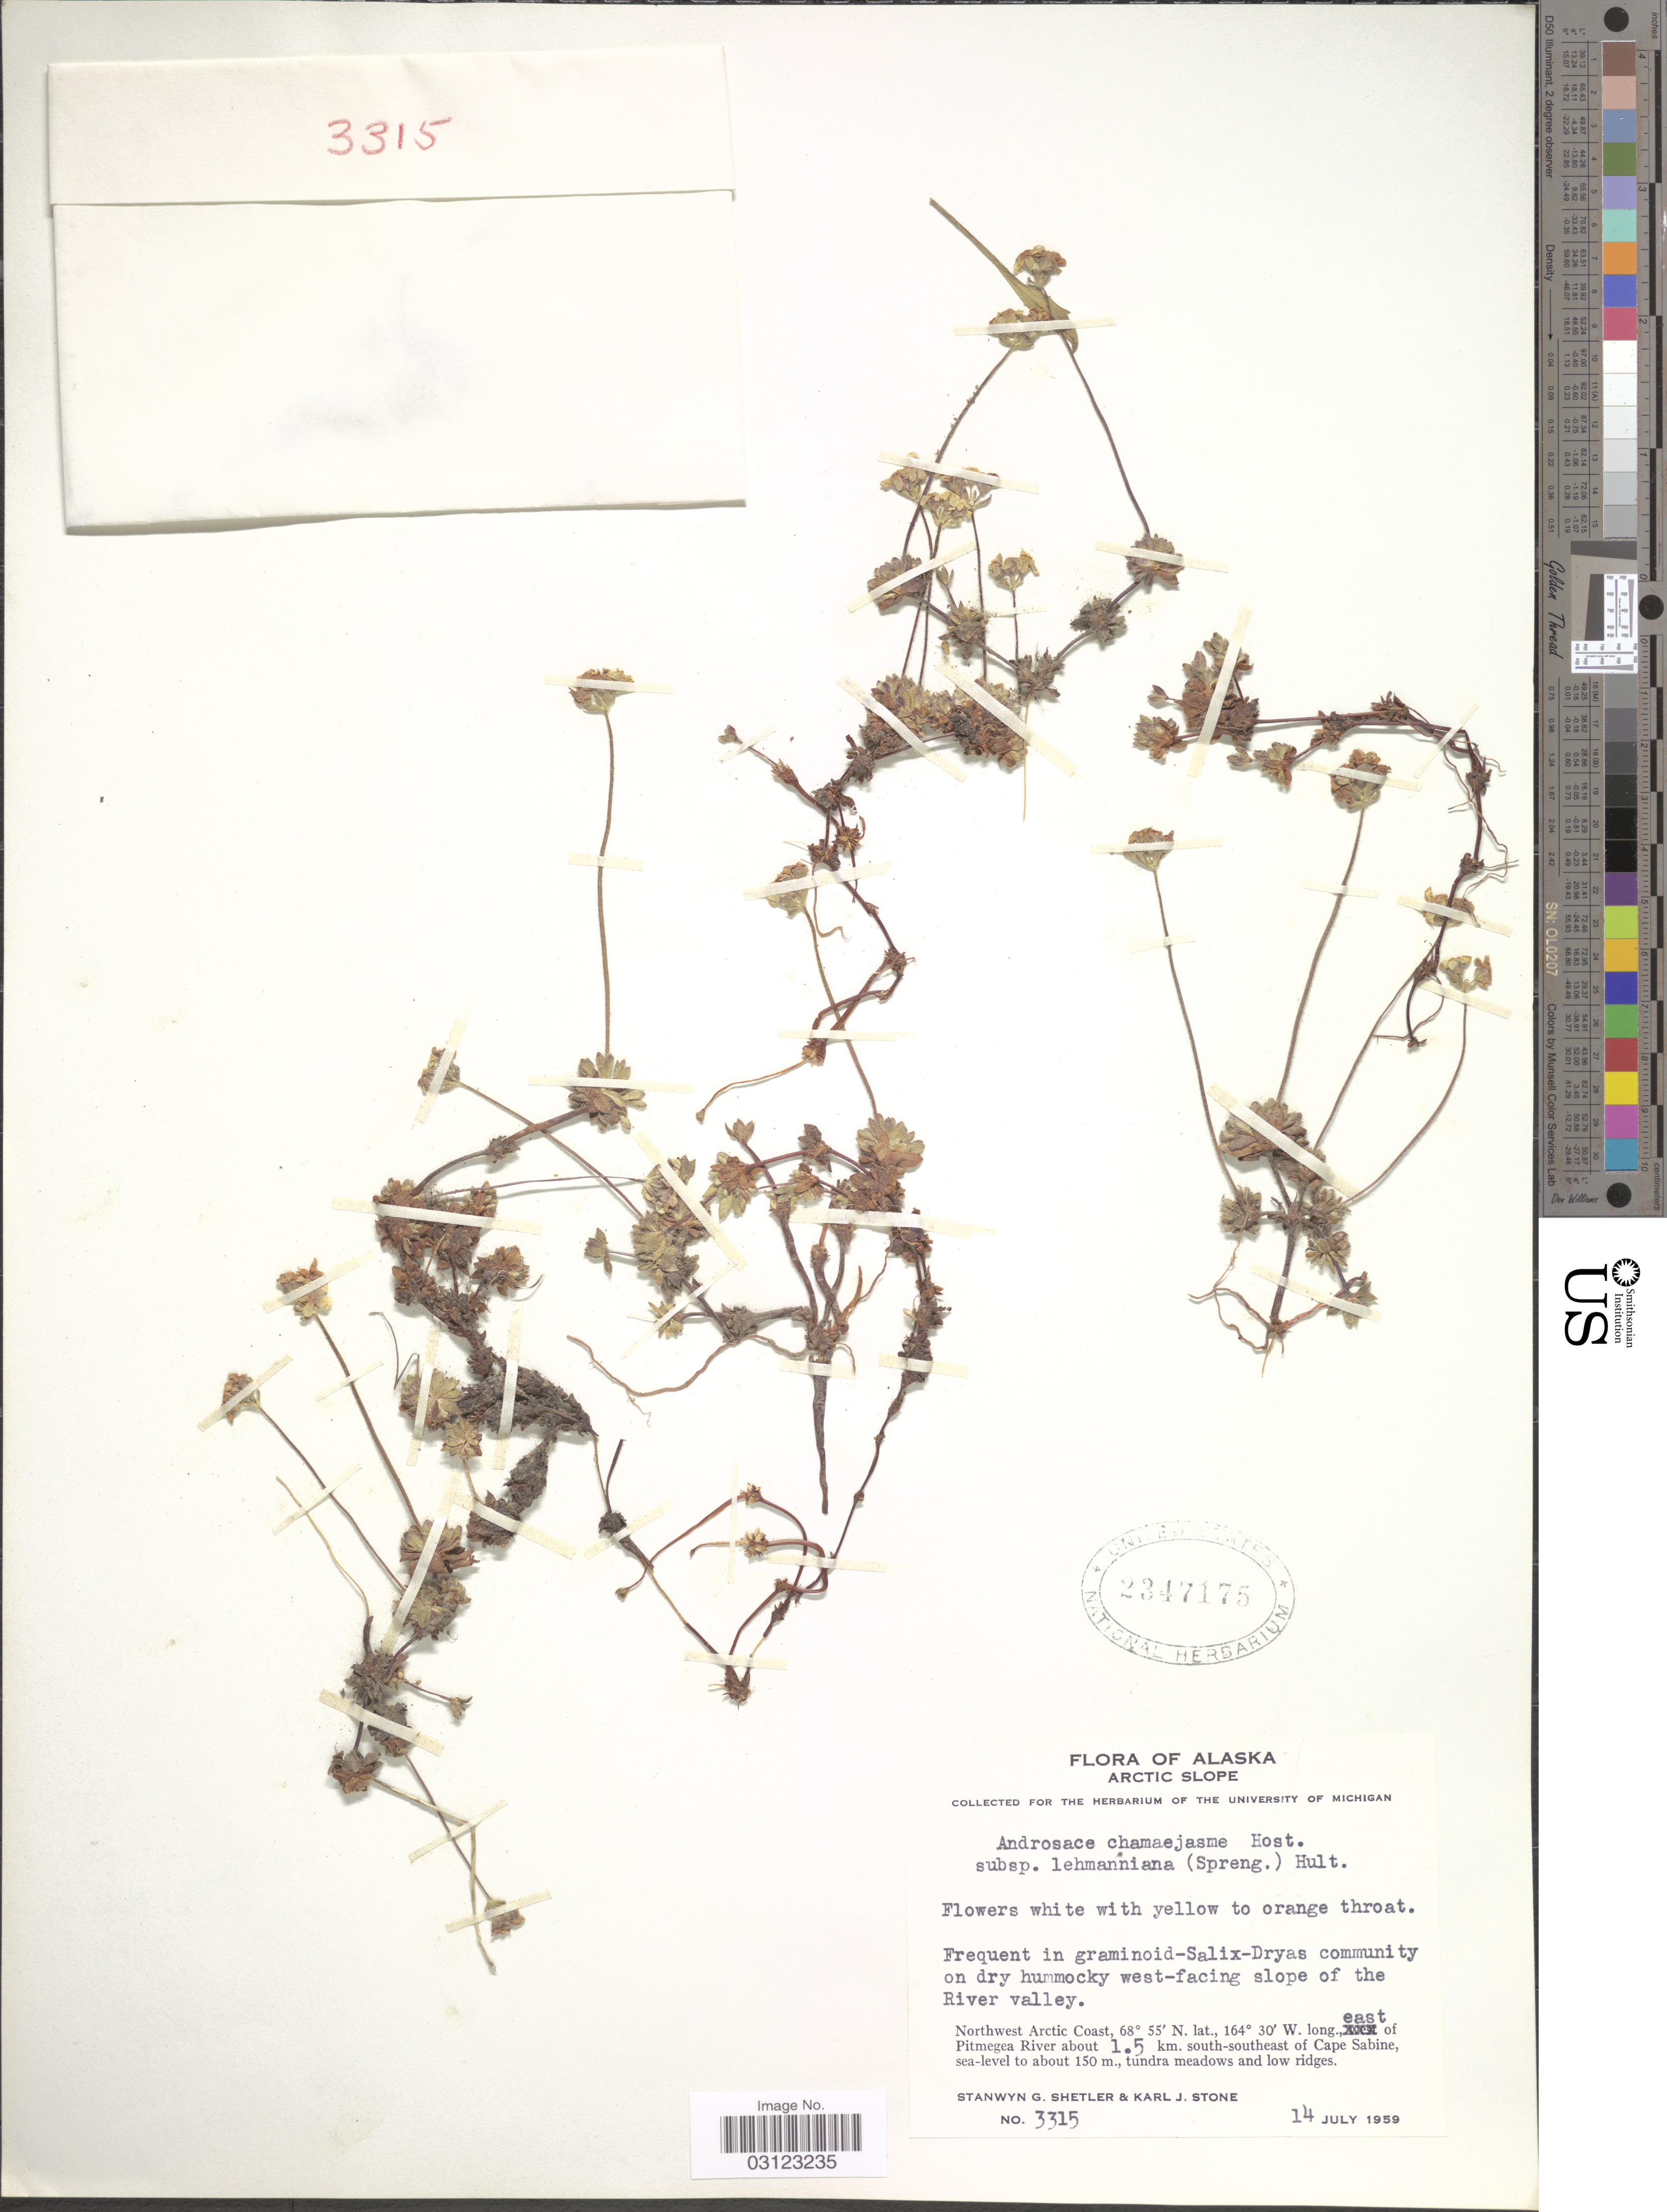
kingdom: Plantae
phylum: Tracheophyta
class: Magnoliopsida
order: Ericales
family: Primulaceae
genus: Androsace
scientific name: Androsace chamaejasme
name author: Wulfen ex Host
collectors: S. Shetler & K. J. Stone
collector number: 3315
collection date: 1959-07-14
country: United States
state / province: Alaska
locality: Arctic slope. West-facing slope of the River valley. Northwest Arctic Coast, east of Pitmegea River about 1.5 km. south-southeast of Cape Sabine.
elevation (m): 0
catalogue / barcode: US 2347175